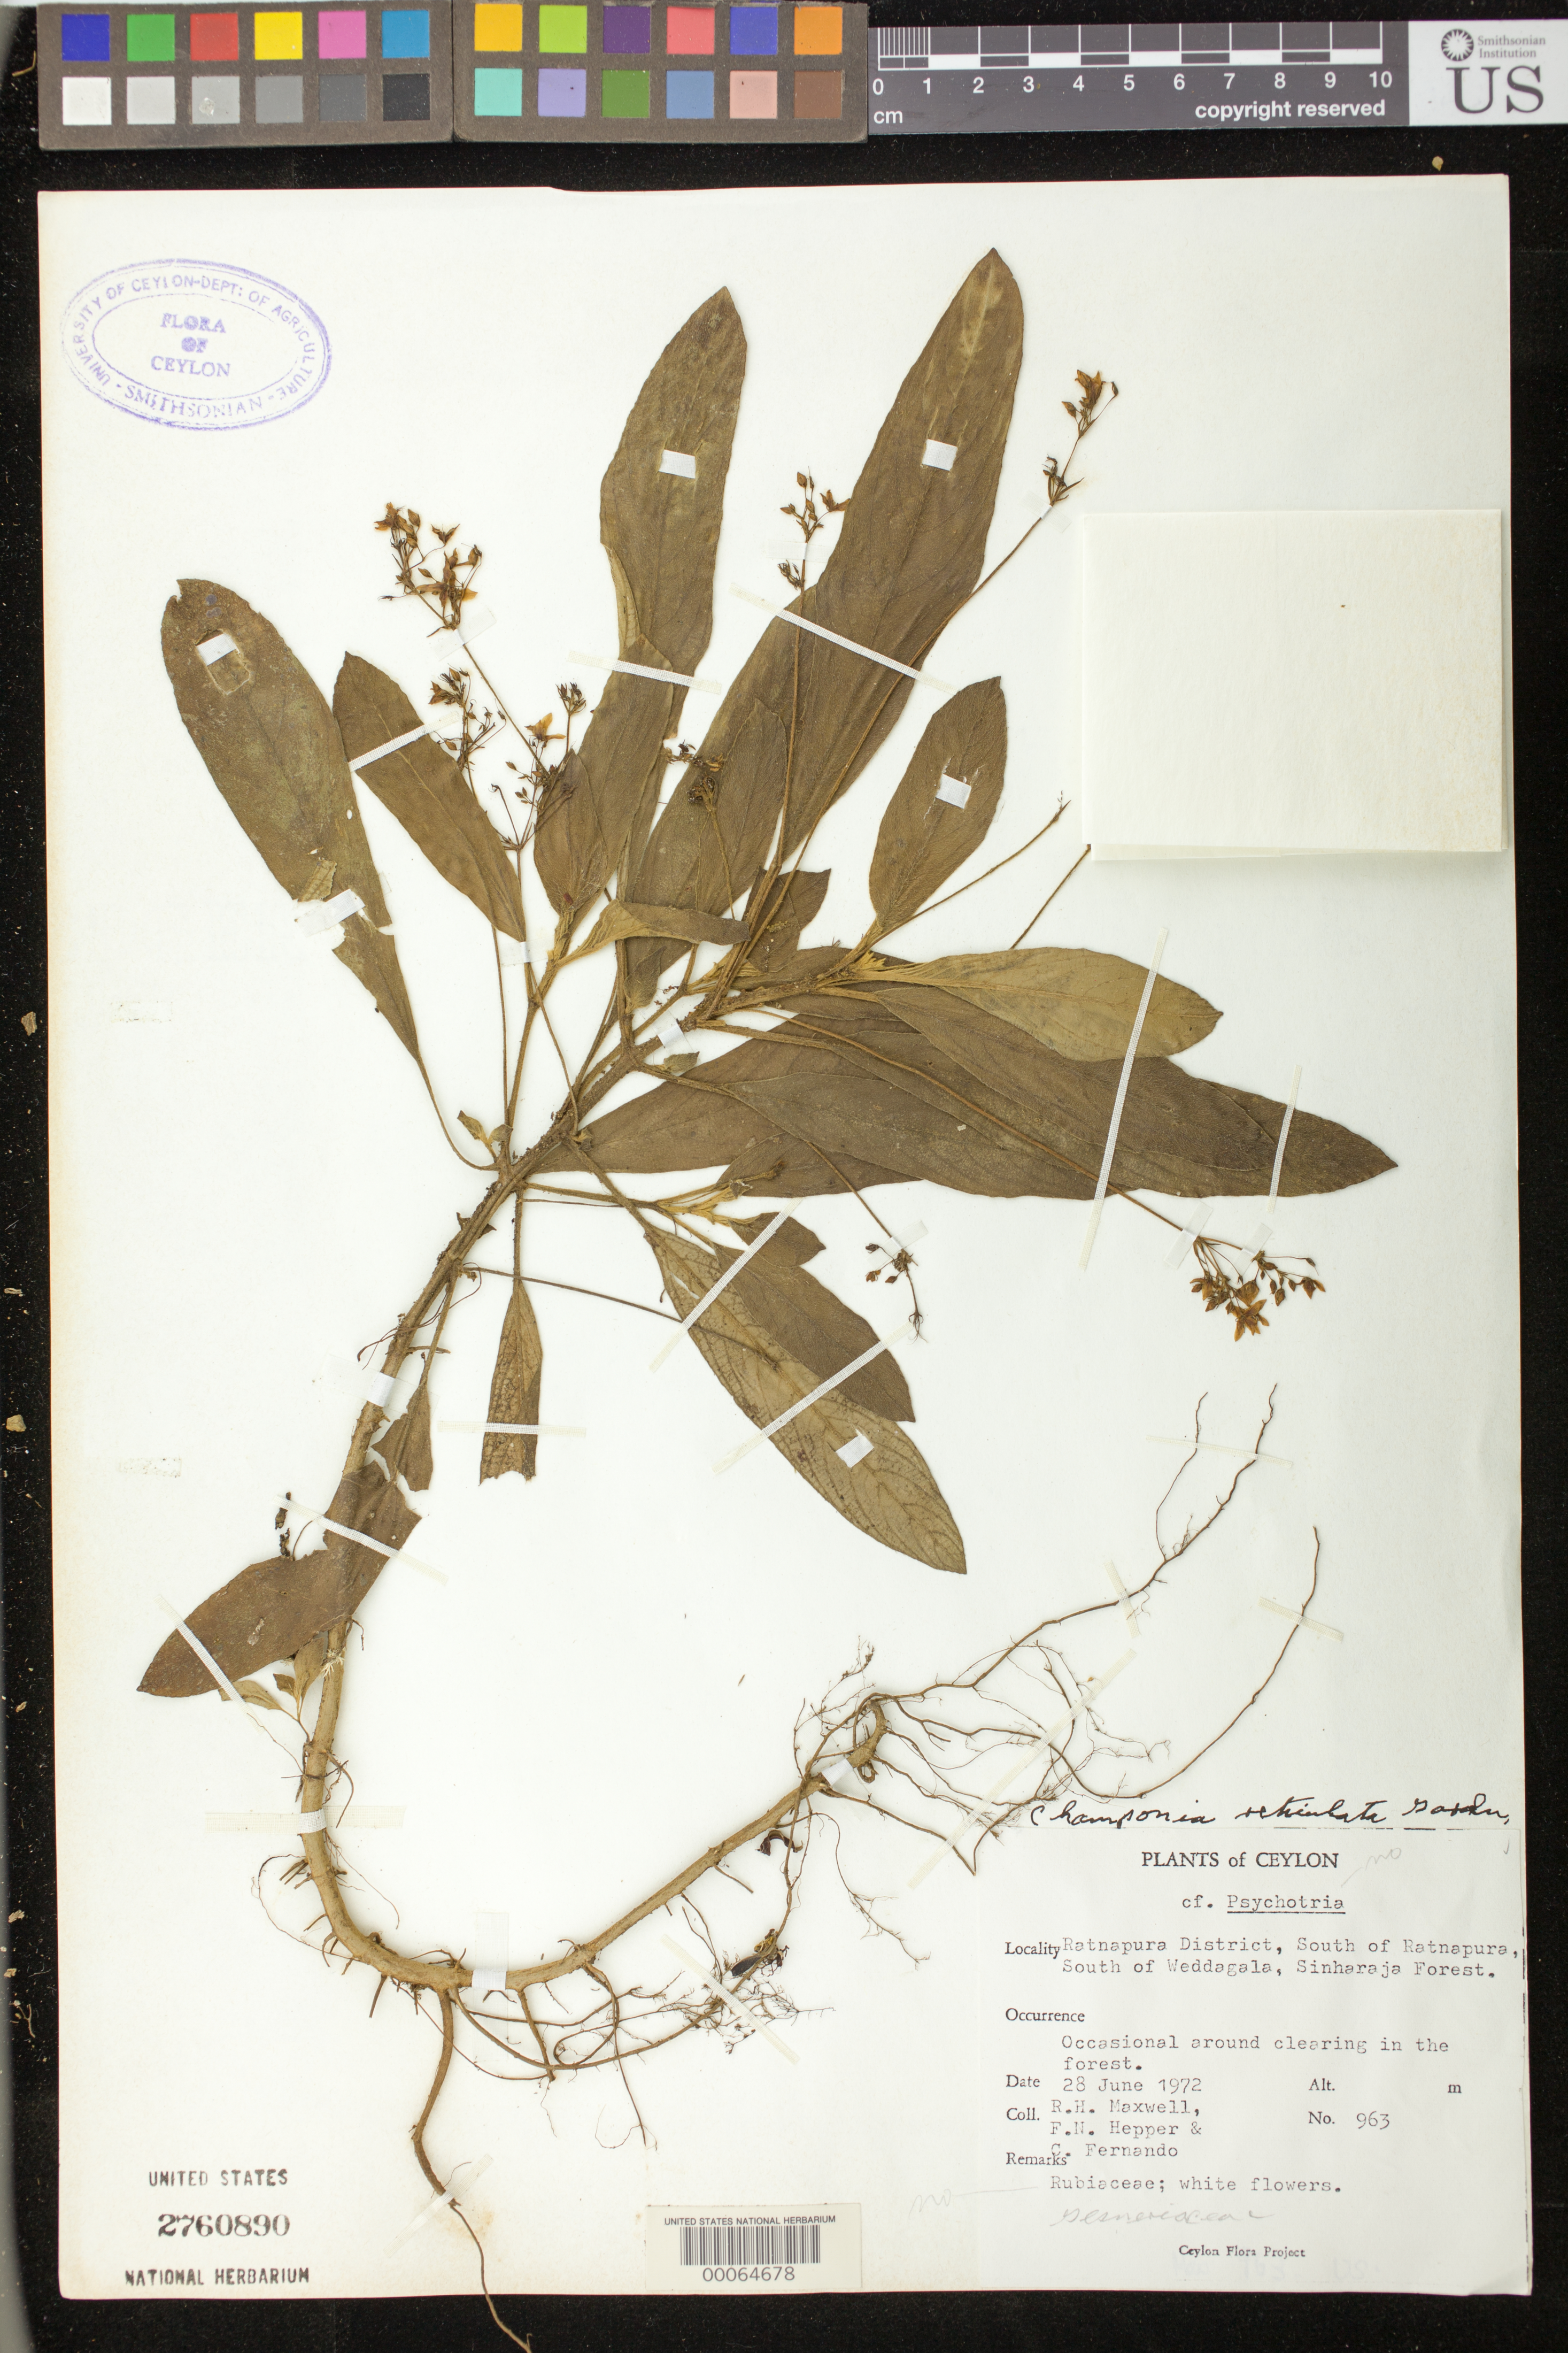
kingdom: Plantae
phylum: Tracheophyta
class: Magnoliopsida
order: Lamiales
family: Gesneriaceae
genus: Championia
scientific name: Championia reticulata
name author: Gardner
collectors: R. Maxwell & et al.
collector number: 963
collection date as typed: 28 Jun 1972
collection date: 1972-06-28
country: Sri Lanka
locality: S of ratnapura, s of weddagala, sinharaja forest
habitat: Clearing in the forest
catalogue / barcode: US 2760890